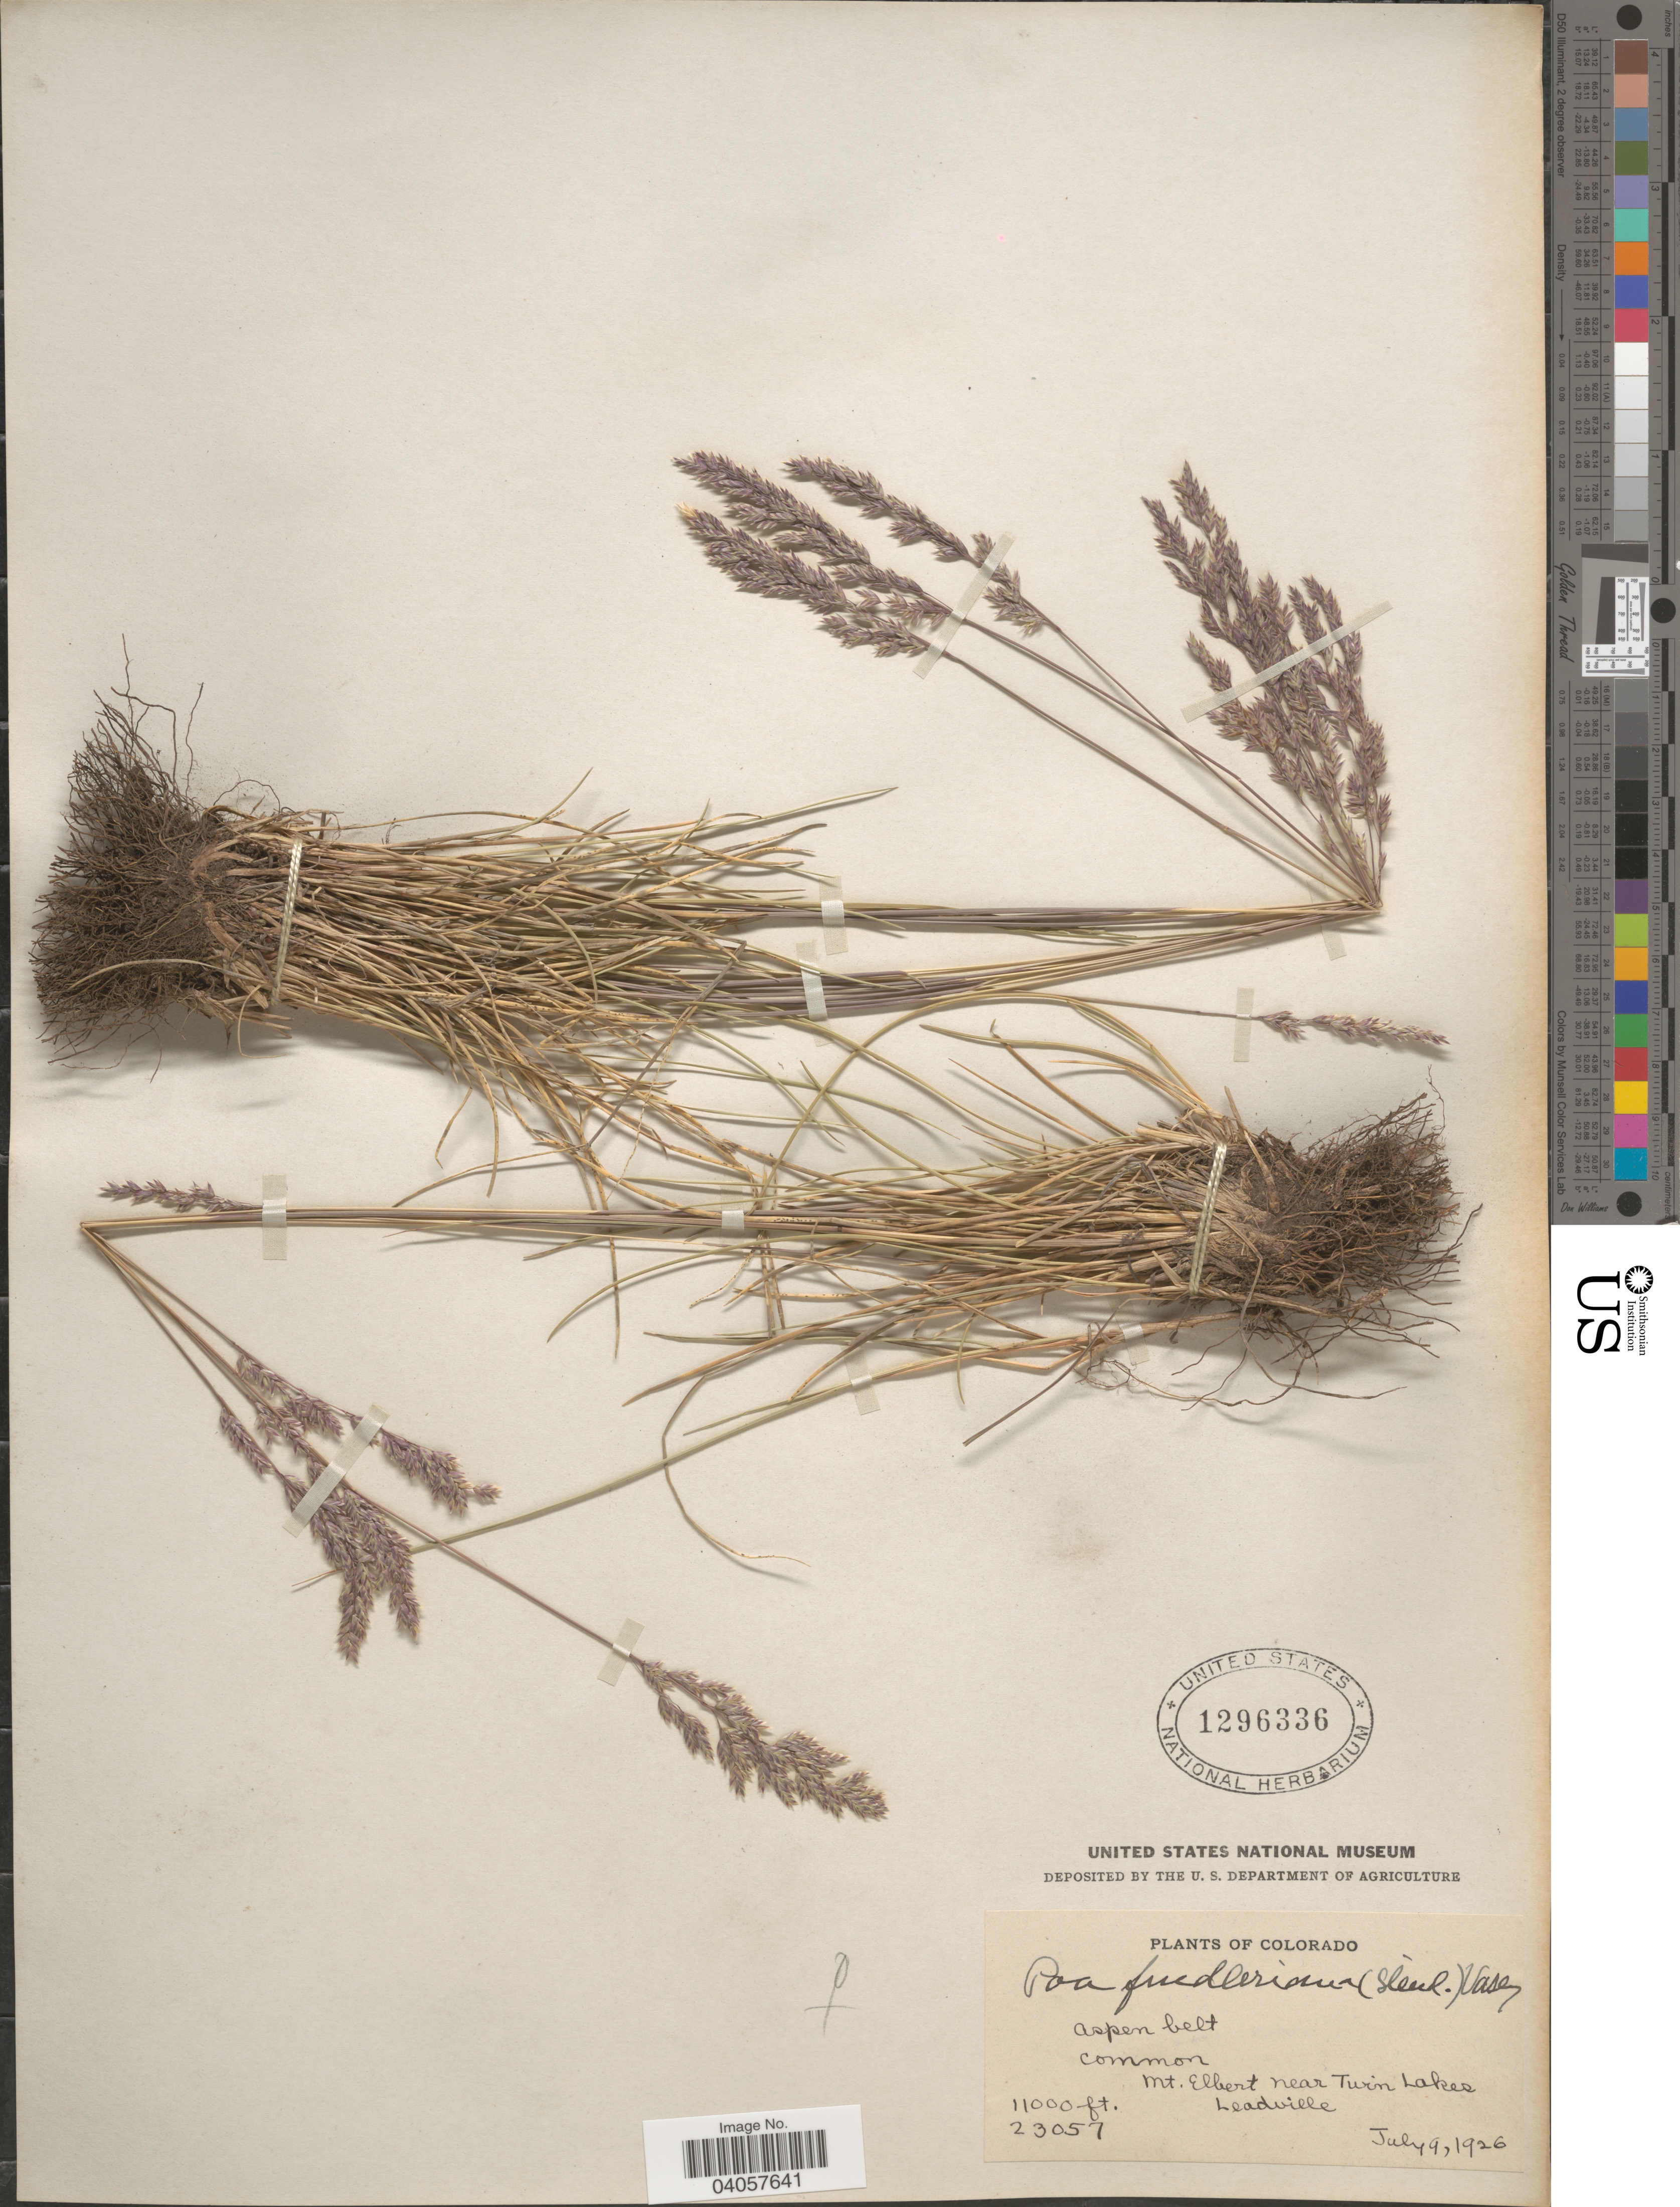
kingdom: Plantae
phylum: Tracheophyta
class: Liliopsida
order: Poales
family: Poaceae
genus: Poa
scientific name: Poa fendleriana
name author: (Steud.) Vasey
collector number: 23057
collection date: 1926-07-09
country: United States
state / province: Colorado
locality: Mt. Elbert near Twin Lakes. Leadville.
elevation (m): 3353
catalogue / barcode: US 1296336